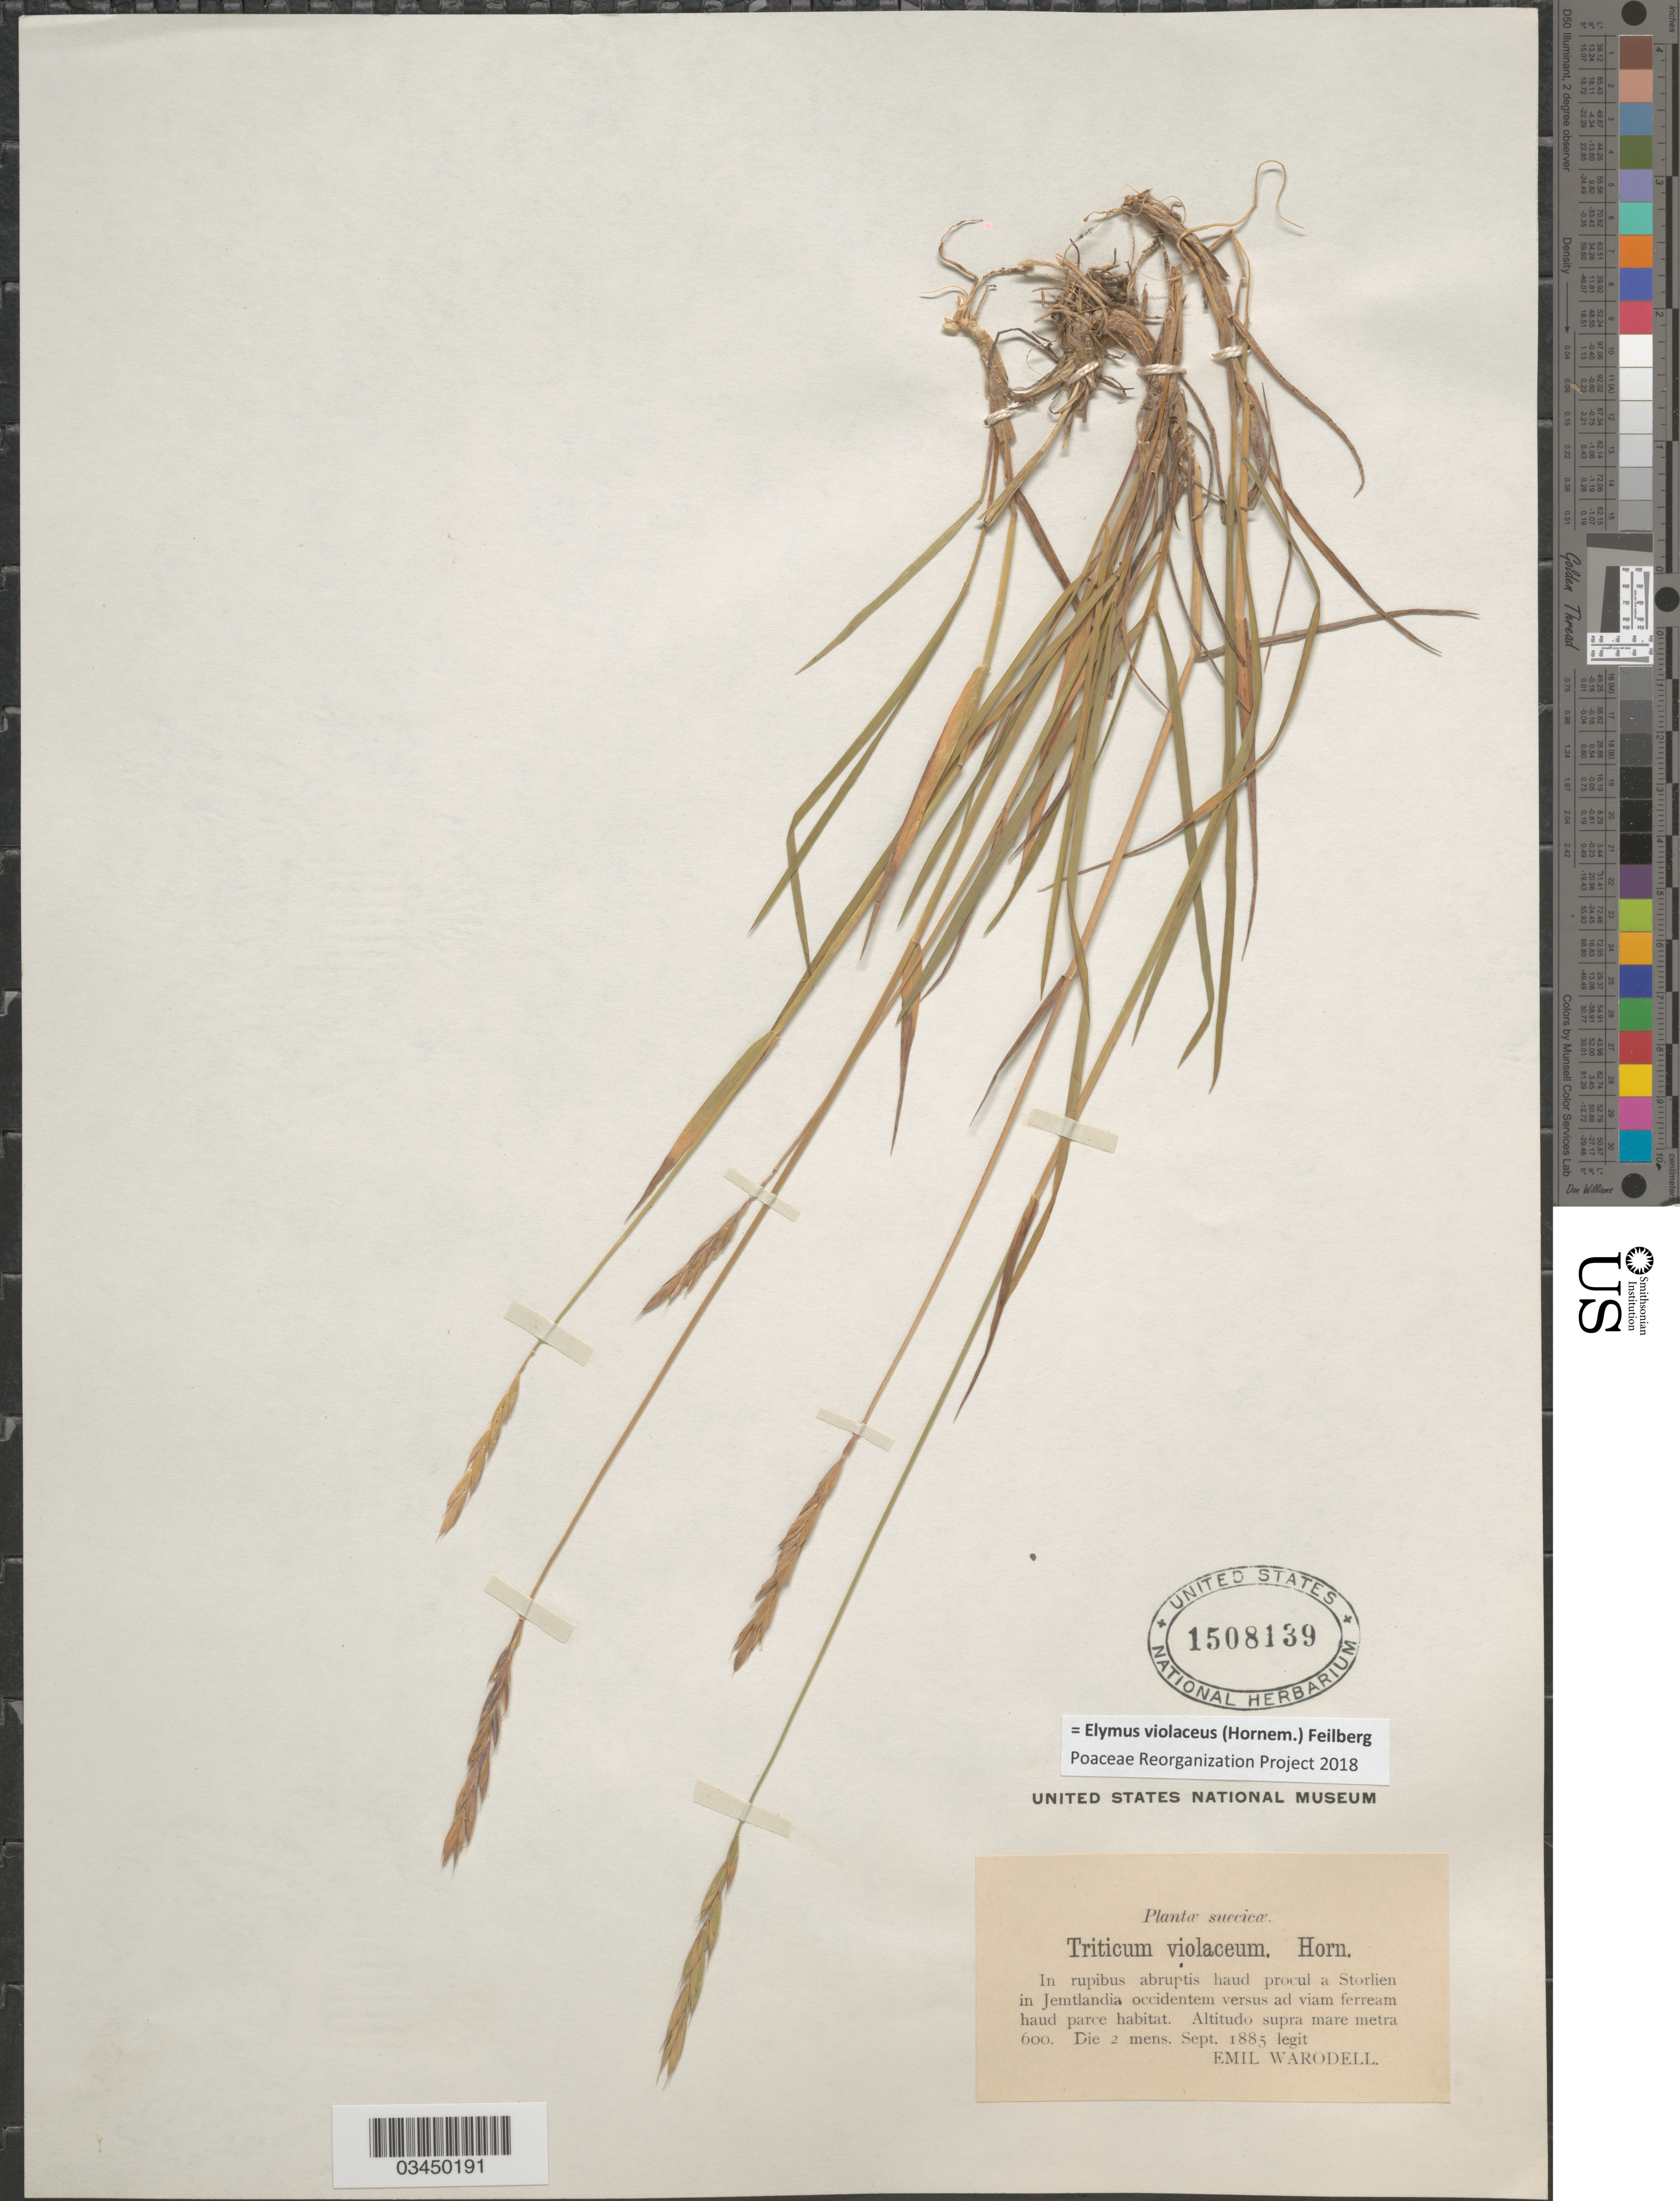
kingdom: Plantae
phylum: Tracheophyta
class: Liliopsida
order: Poales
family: Poaceae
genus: Elymus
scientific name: Elymus violaceus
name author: (Hornem.) Feilberg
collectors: E. Warodell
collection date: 1885-09-02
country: Sweden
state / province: Jämtland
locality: Suecicæ. In rupibus abruptis haud procula Storlien in Jemtlandia occidentem versus ad viam ferream haud parce habitat.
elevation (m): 600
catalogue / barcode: US 1508139